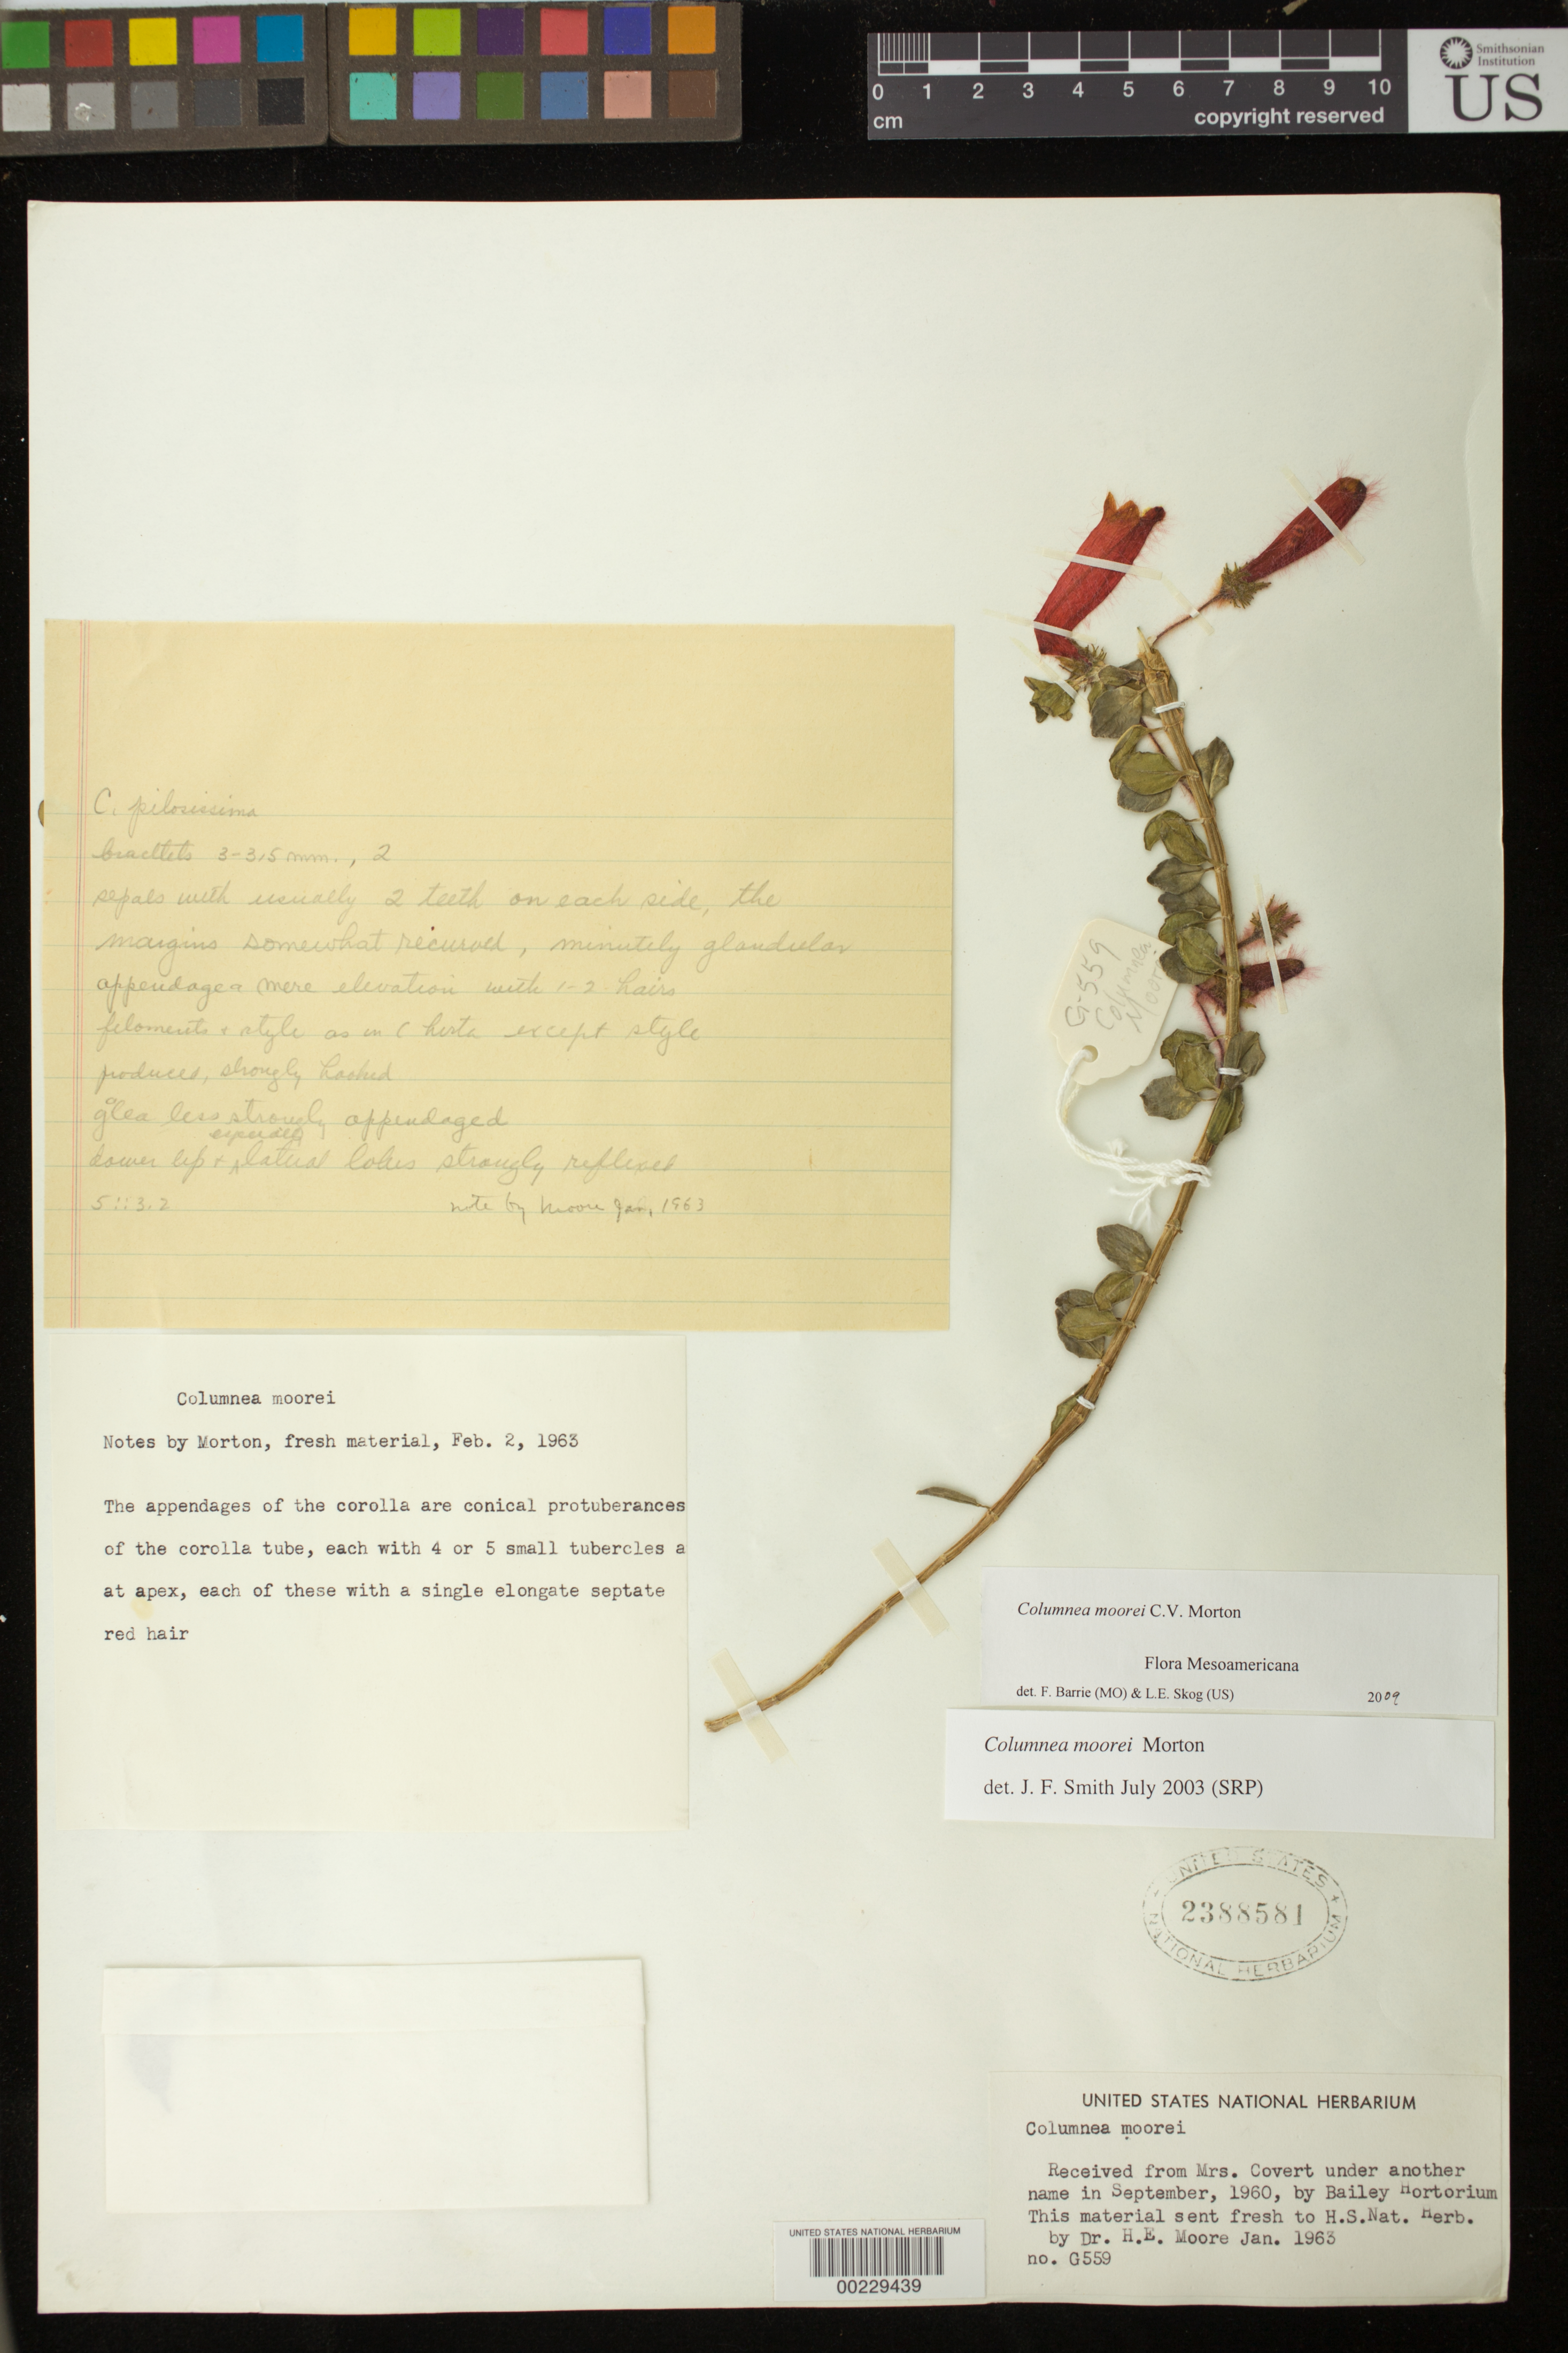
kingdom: Plantae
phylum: Tracheophyta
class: Magnoliopsida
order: Lamiales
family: Gesneriaceae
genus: Columnea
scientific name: Columnea moorei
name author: C.V. Morton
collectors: H. E. Moore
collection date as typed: Jan 1963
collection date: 1963-01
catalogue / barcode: US 2388581